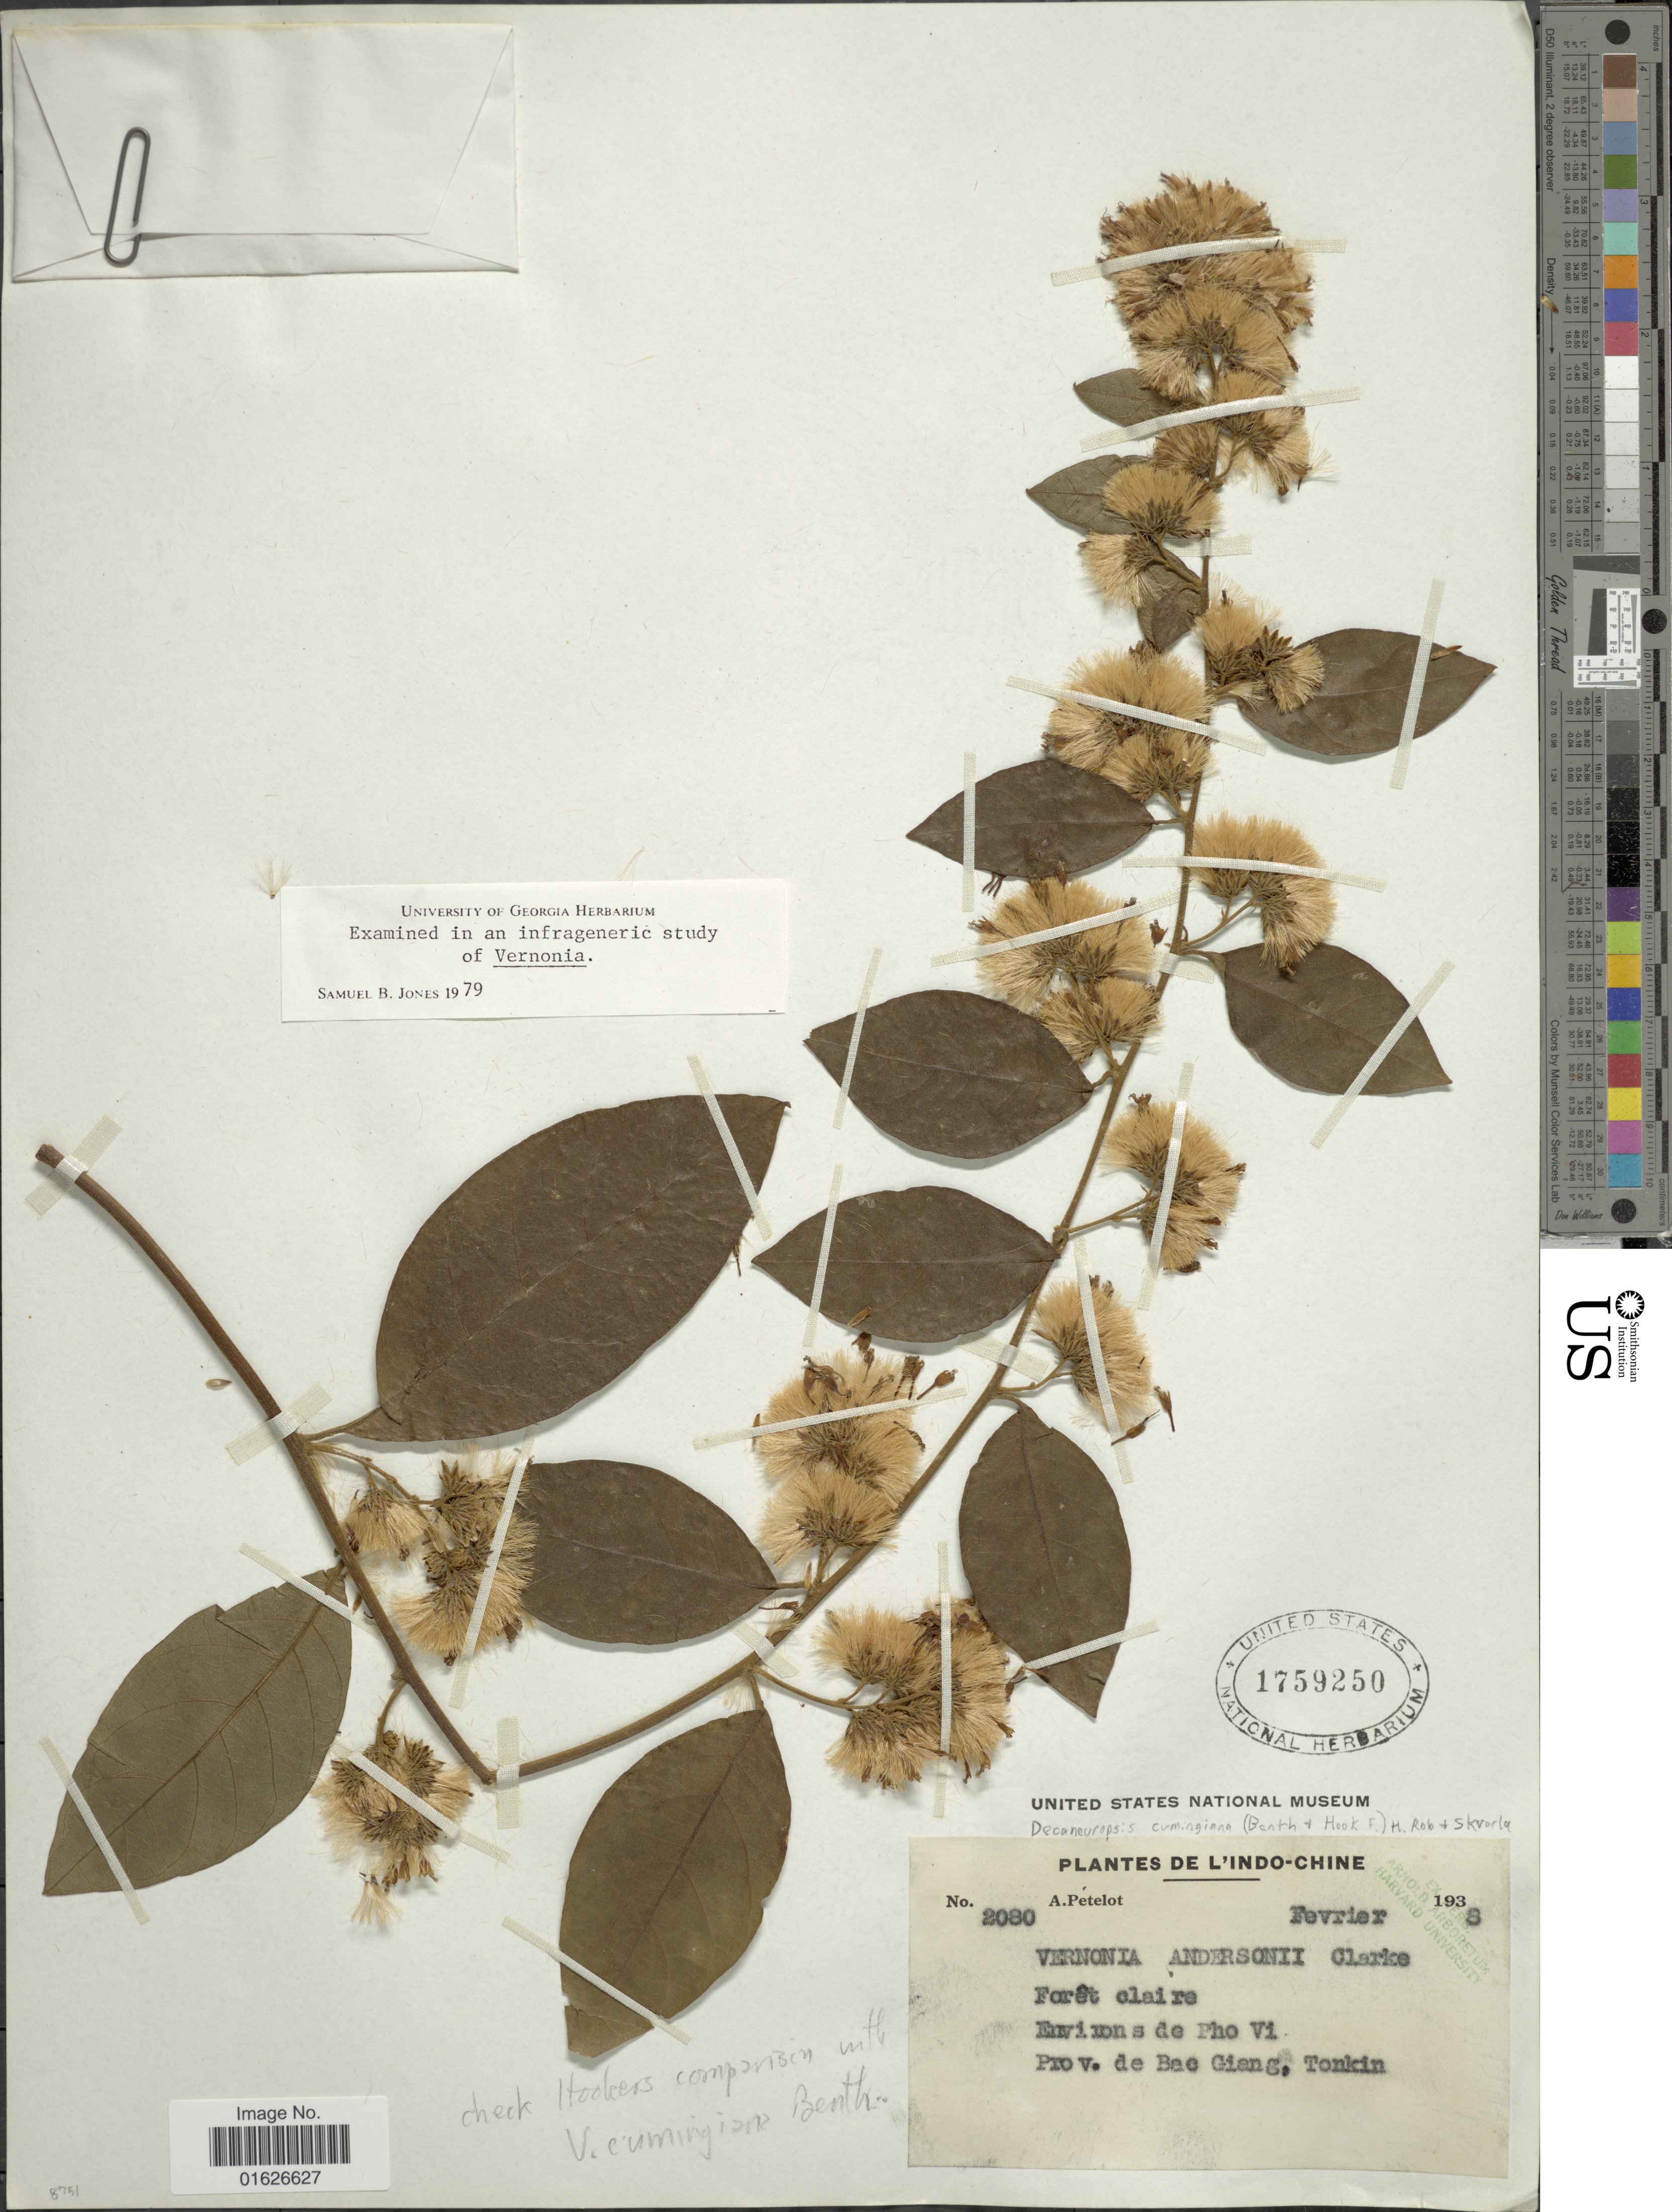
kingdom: Plantae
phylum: Tracheophyta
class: Magnoliopsida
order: Asterales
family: Asteraceae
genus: Decaneuropsis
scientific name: Decaneuropsis cumingiana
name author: (Benth.) H. Rob. & Skvarla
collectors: A. Petelot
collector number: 2080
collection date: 1938-02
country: Vietnam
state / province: Bac Giang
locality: L' Indo - Chine, Environs de Pho Vi Prov. de Bac Giang, Tonkin.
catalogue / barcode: US 1759250